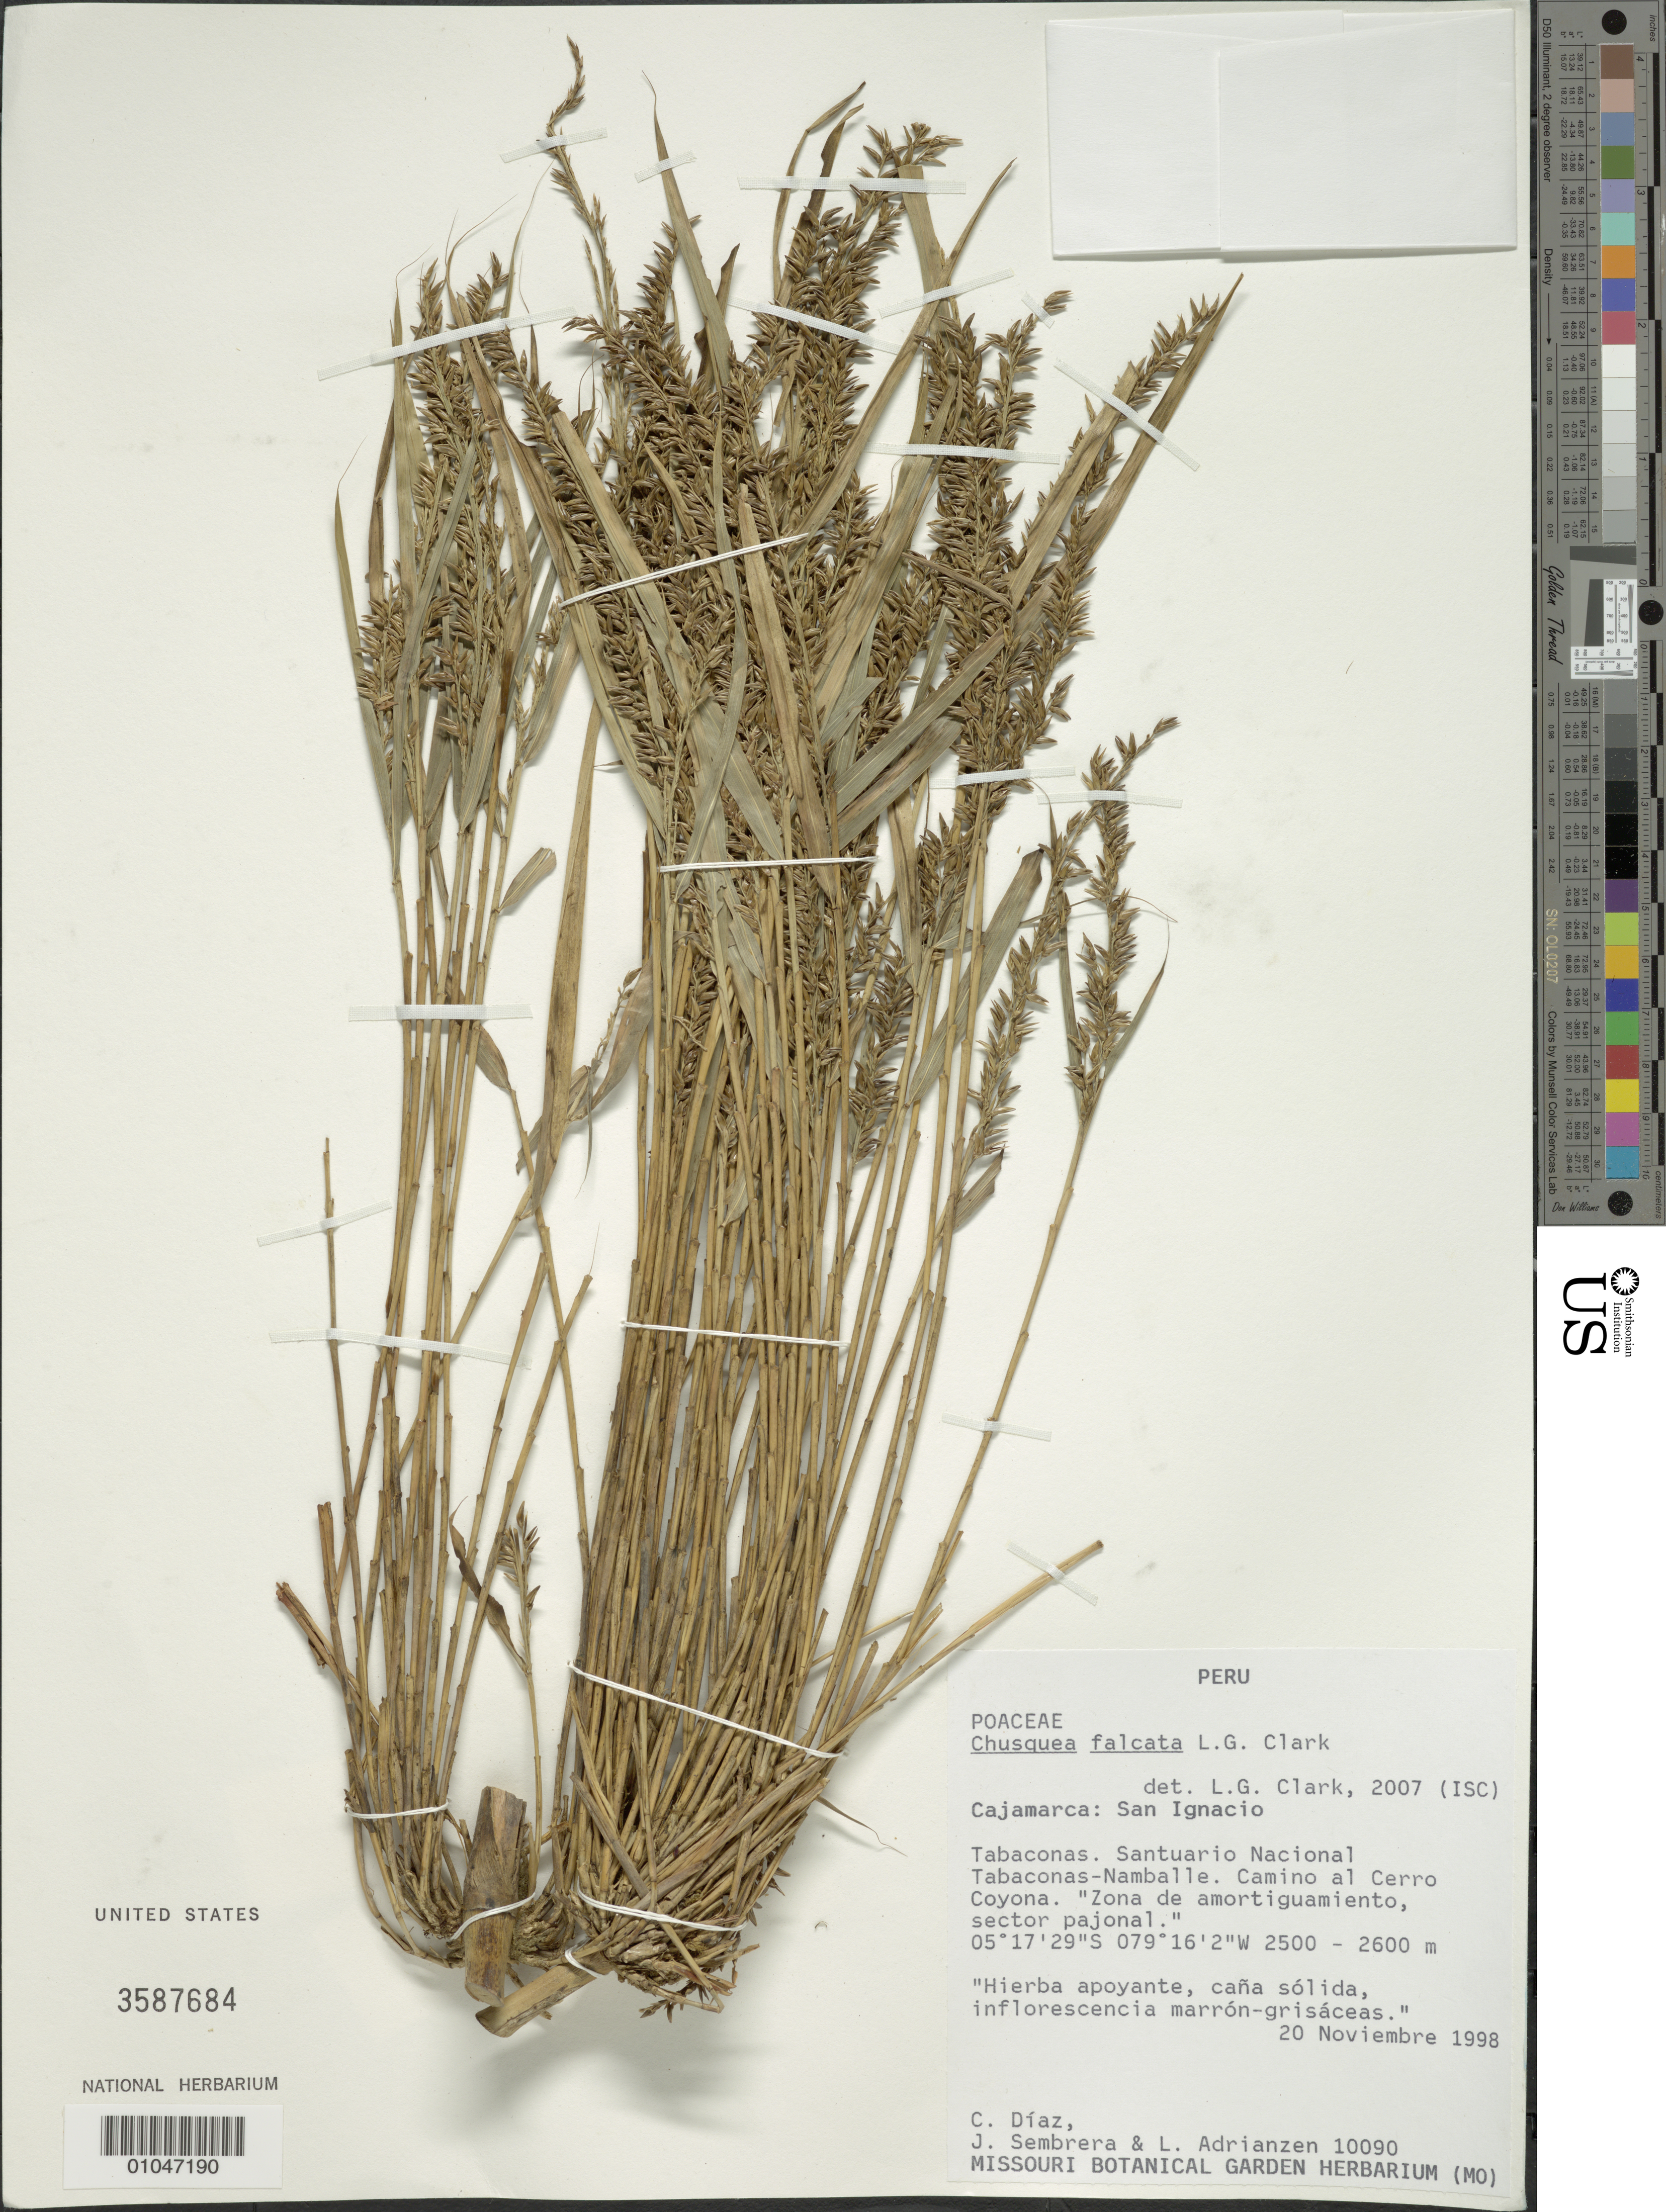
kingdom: Plantae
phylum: Tracheophyta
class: Liliopsida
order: Poales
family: Poaceae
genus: Chusquea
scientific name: Chusquea falcata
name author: L.G. Clark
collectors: C. Díaz, J. Sembrera & L. Adrianzen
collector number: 10090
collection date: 1998-11-20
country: Peru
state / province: Cajamarca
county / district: San Ignacio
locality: Tabaconas, Santuario Nacional Tabaconas-Namballe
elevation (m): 2500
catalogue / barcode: US 3587684